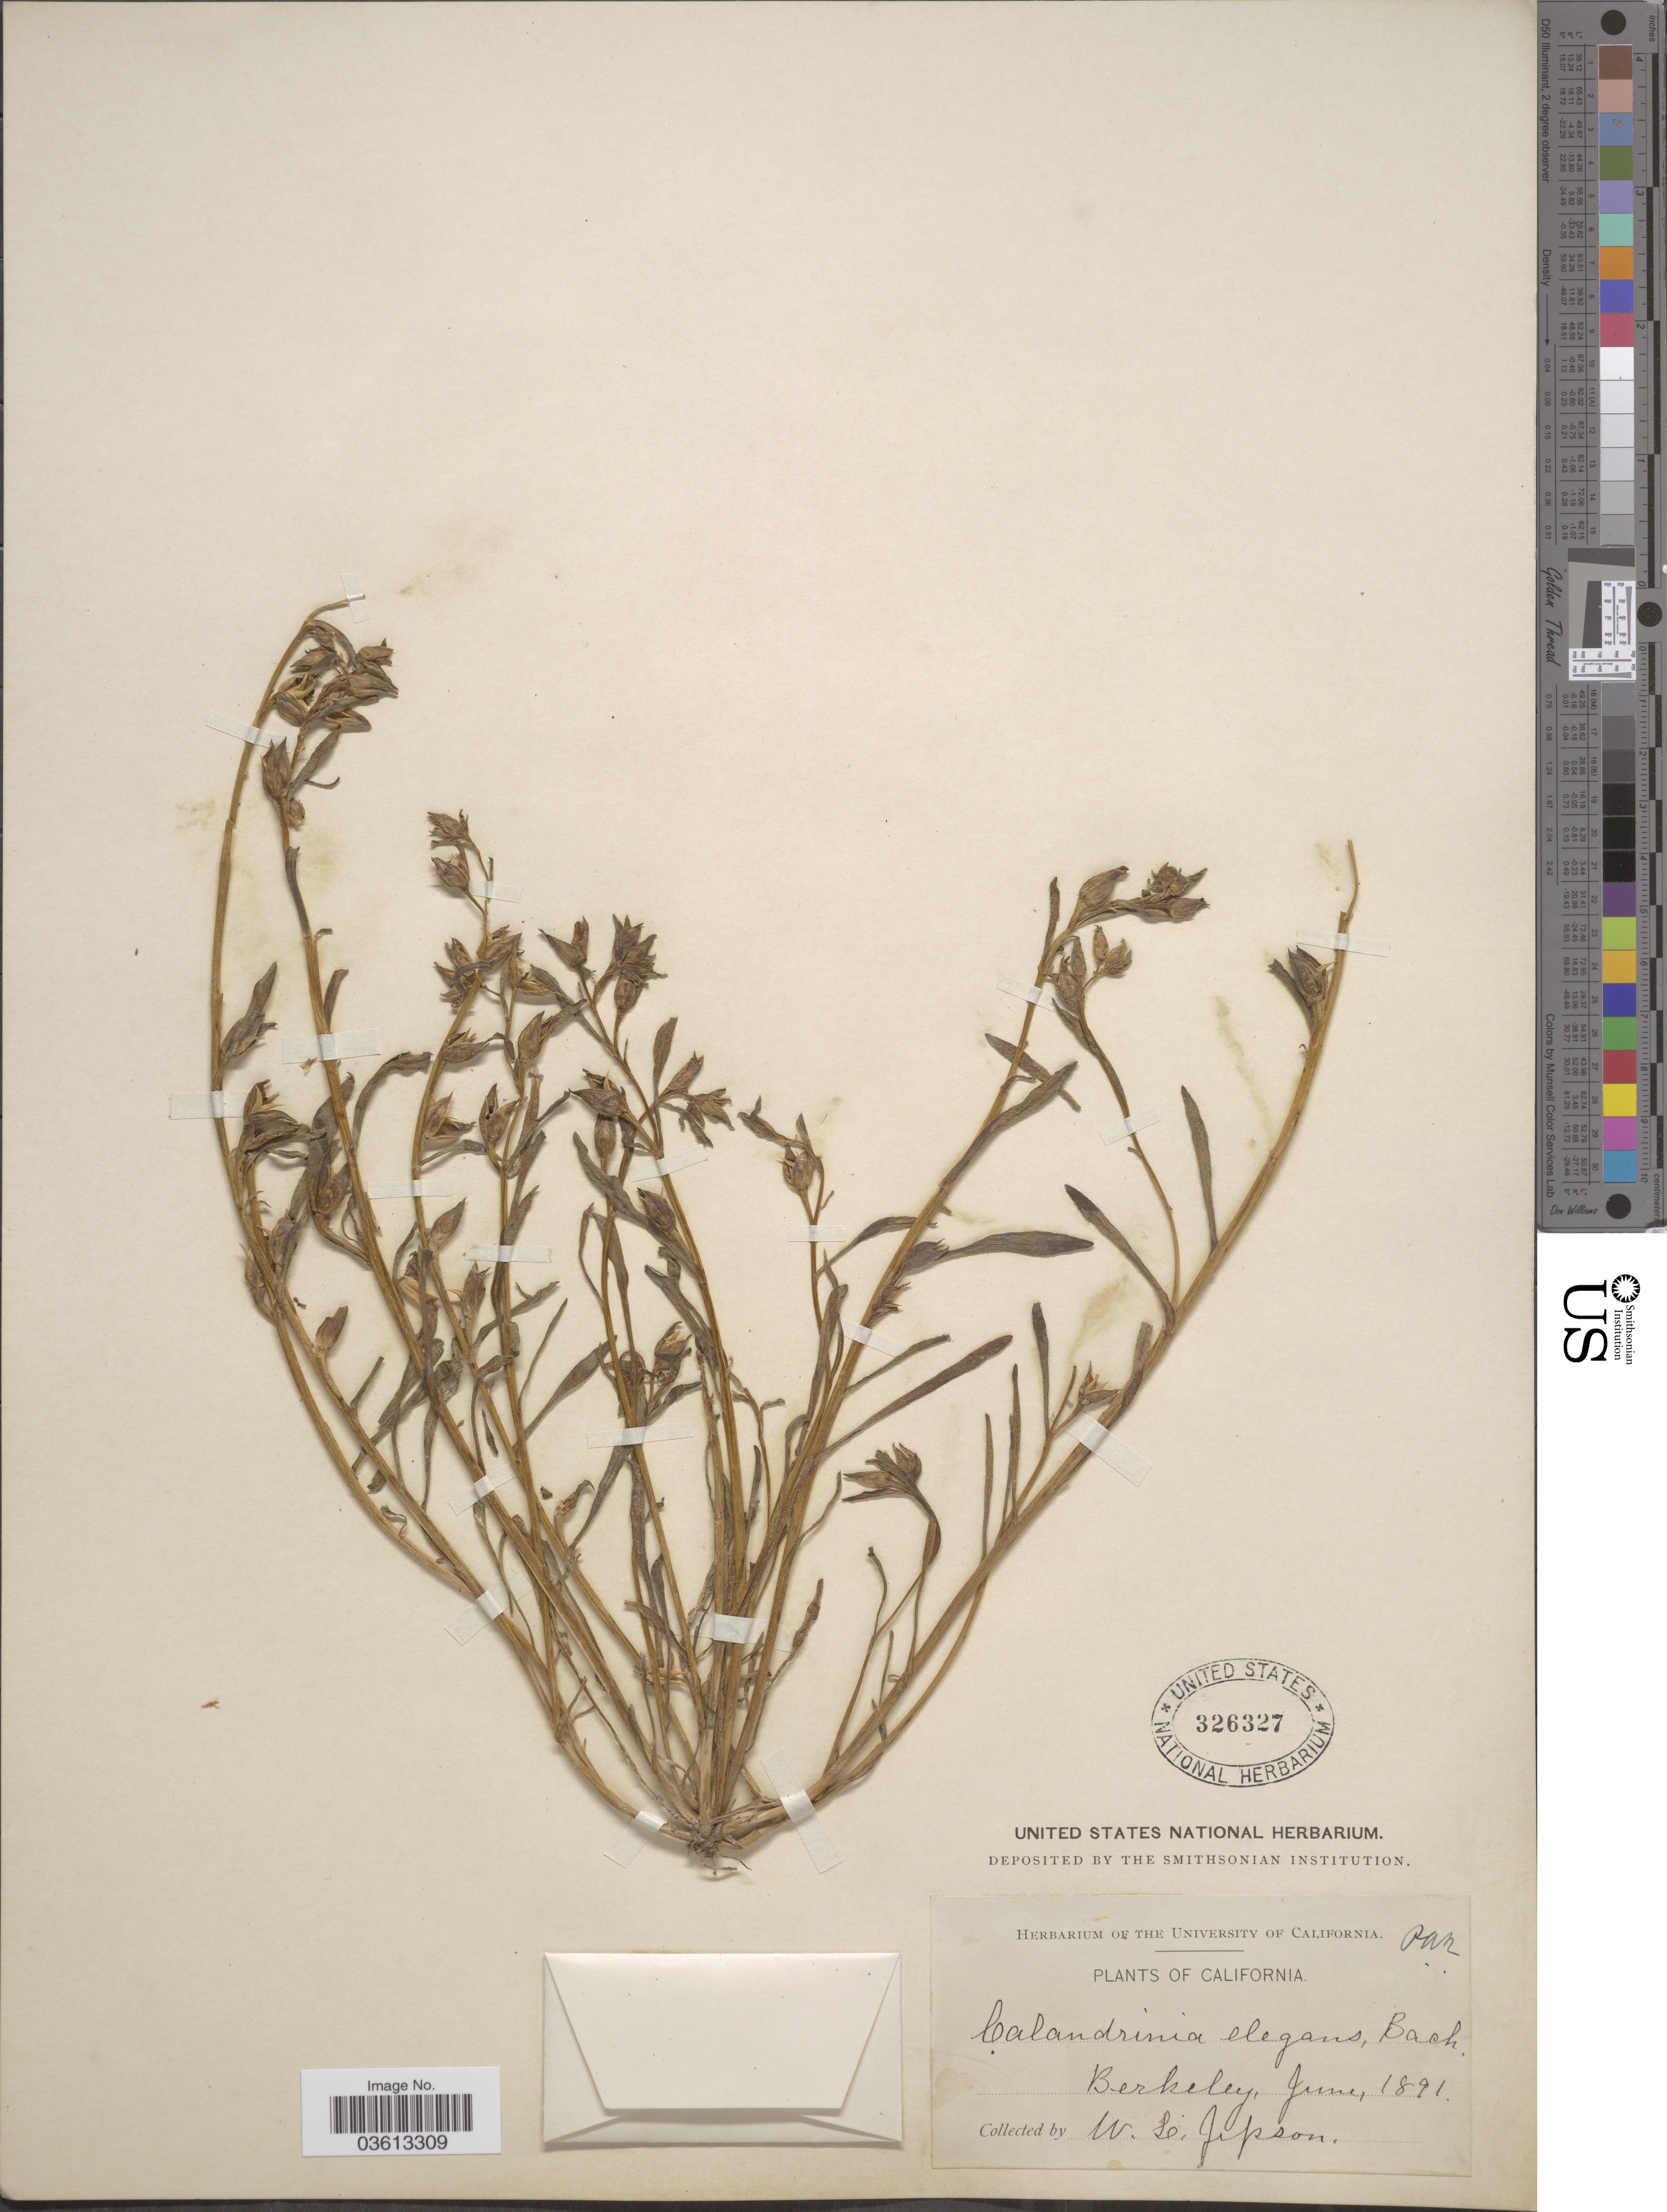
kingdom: Plantae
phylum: Tracheophyta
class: Magnoliopsida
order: Caryophyllales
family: Montiaceae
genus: Calandrinia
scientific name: Calandrinia ciliata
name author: (Ruiz & Pav.) DC.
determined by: Strong, Mark T., (BOT), Smithsonian Institution - National Museum of Natural History (UNITED STATES)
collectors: W. L. Jepson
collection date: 1891-06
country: United States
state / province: California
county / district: Alameda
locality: Berkeley.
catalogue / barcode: US 326327